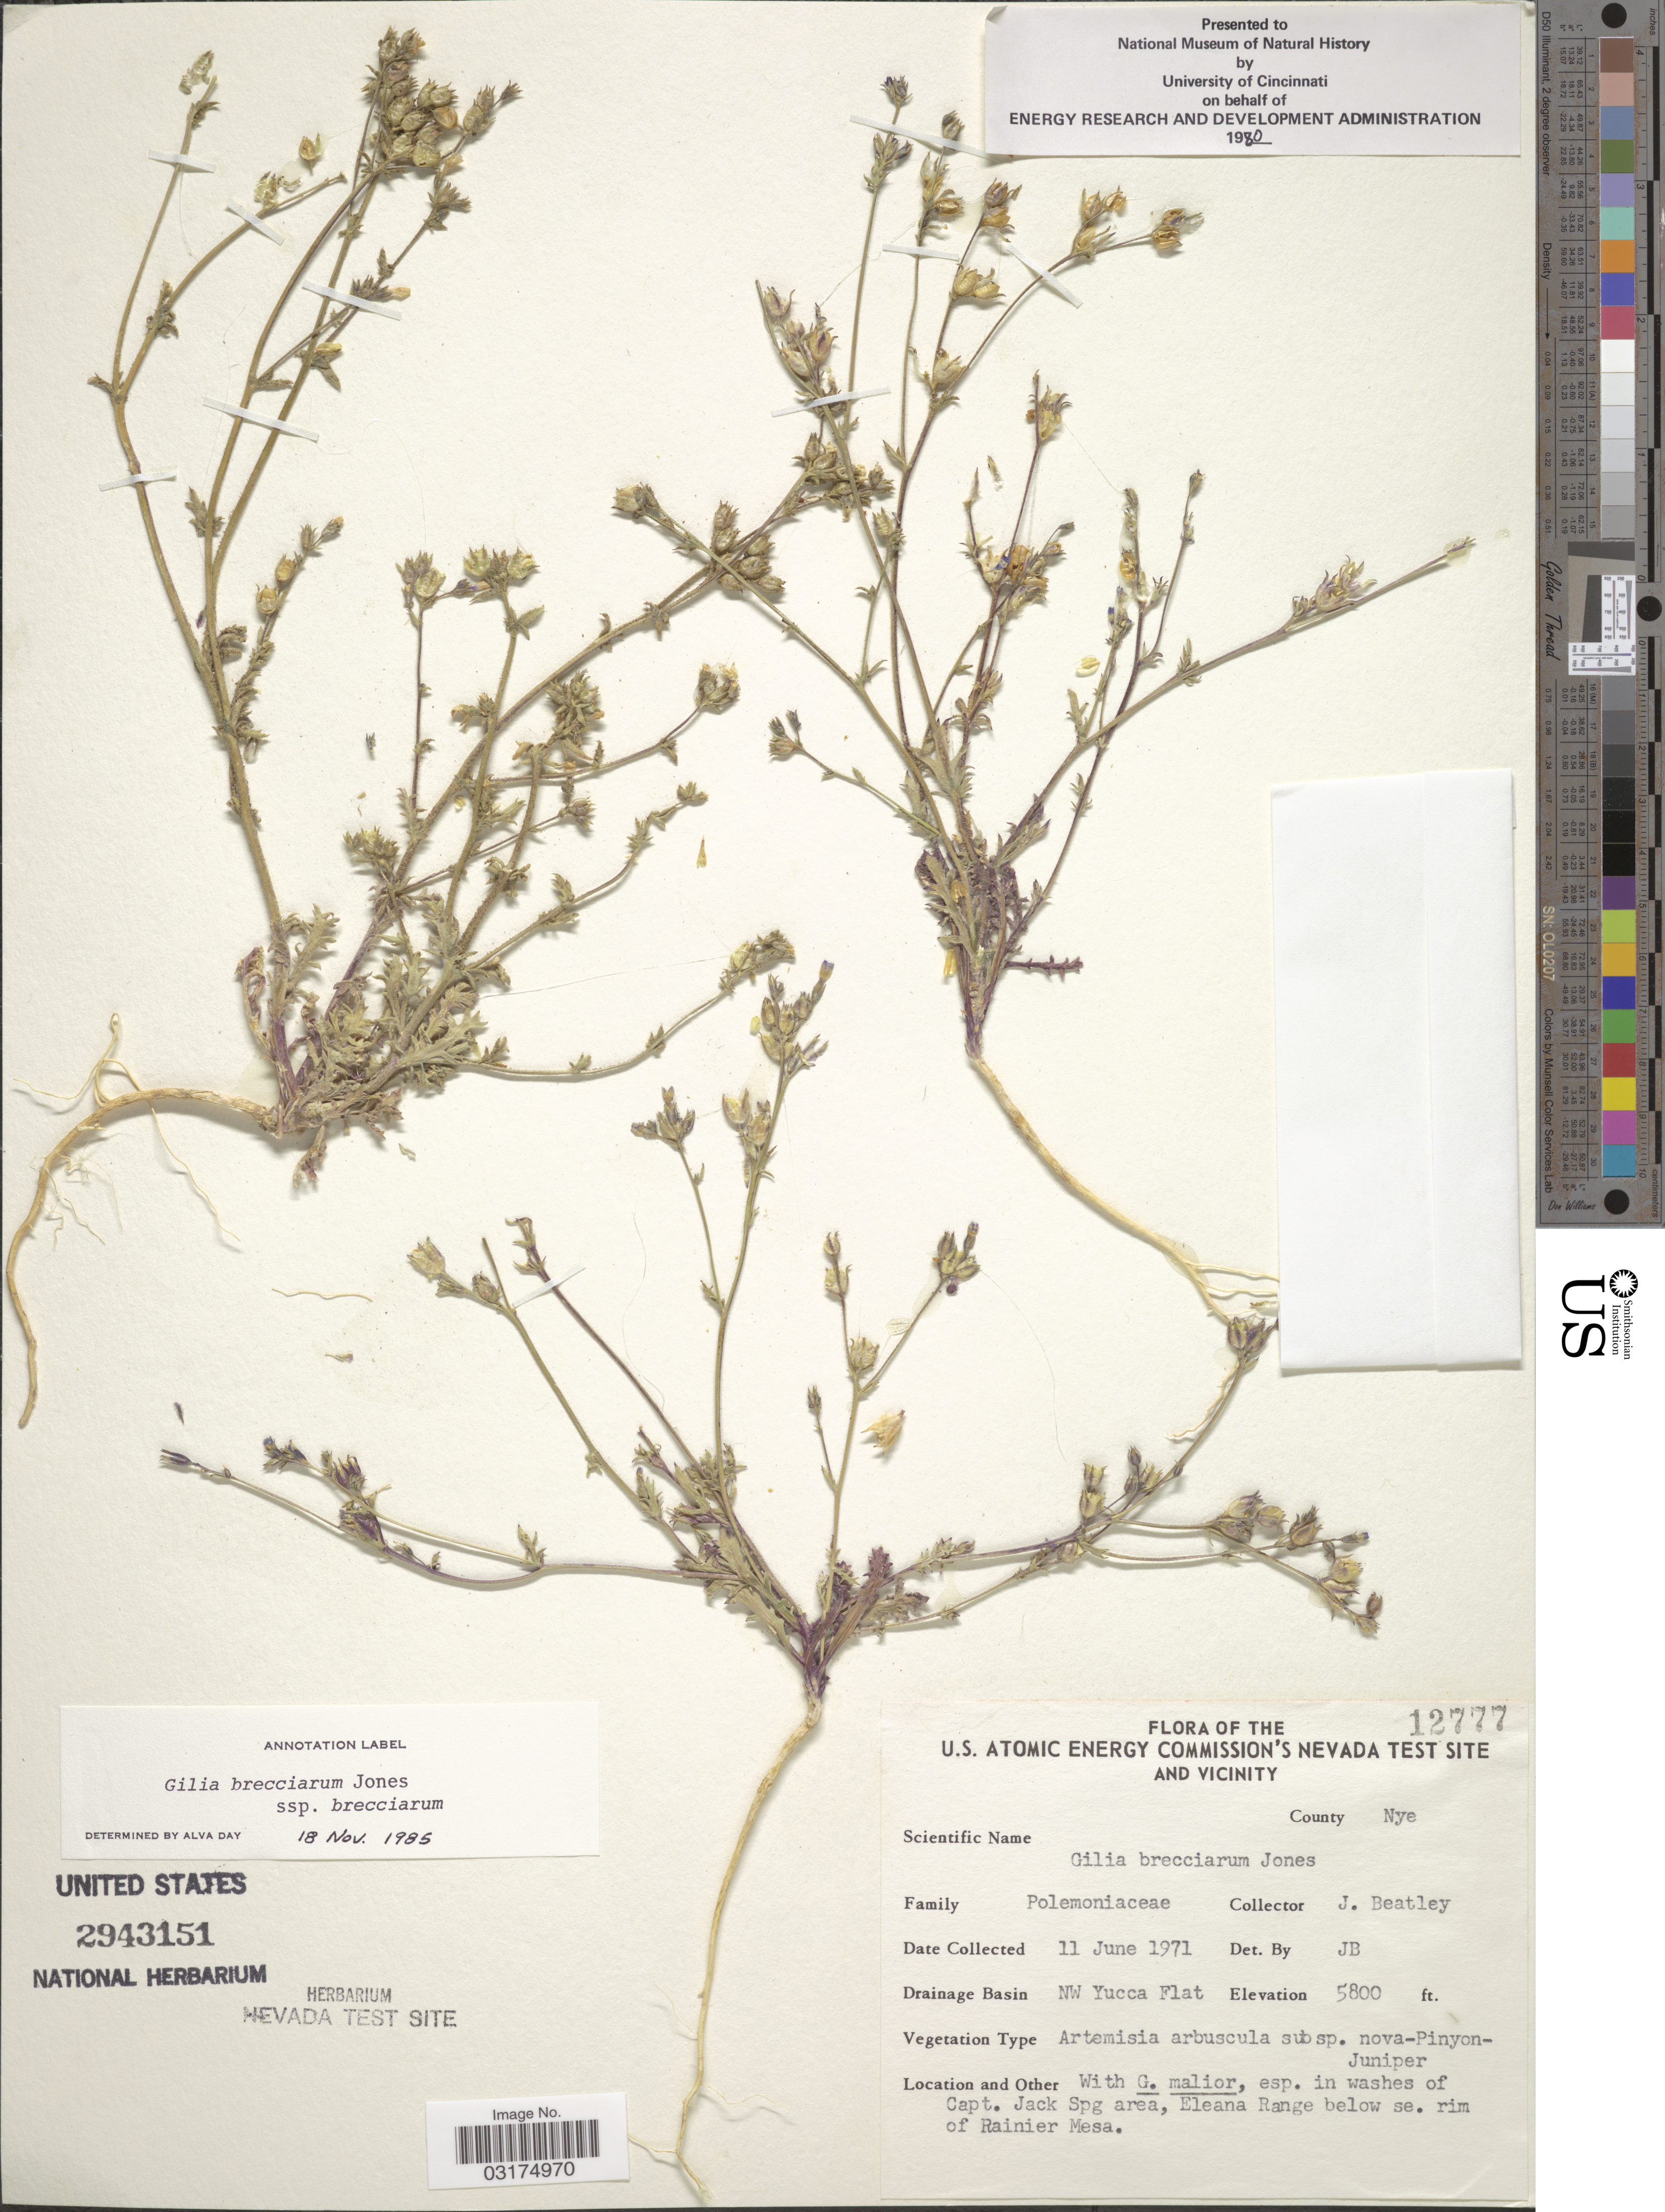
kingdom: Plantae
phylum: Tracheophyta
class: Magnoliopsida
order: Ericales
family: Polemoniaceae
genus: Gilia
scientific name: Gilia brecciarum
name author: M.E. Jones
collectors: J. C. Beatley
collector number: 12777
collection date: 1971-06-11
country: United States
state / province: Nevada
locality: The U. S. Atomic Energy Commission's Nevada Test Site and Vicinity. County Nye. Drainage Basin NW Yucca Flat. Esp. in washes of Capt. Jack Spg area, Eleana Range below se. rim of Rainier Mesa.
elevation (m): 1768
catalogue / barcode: US 2943151